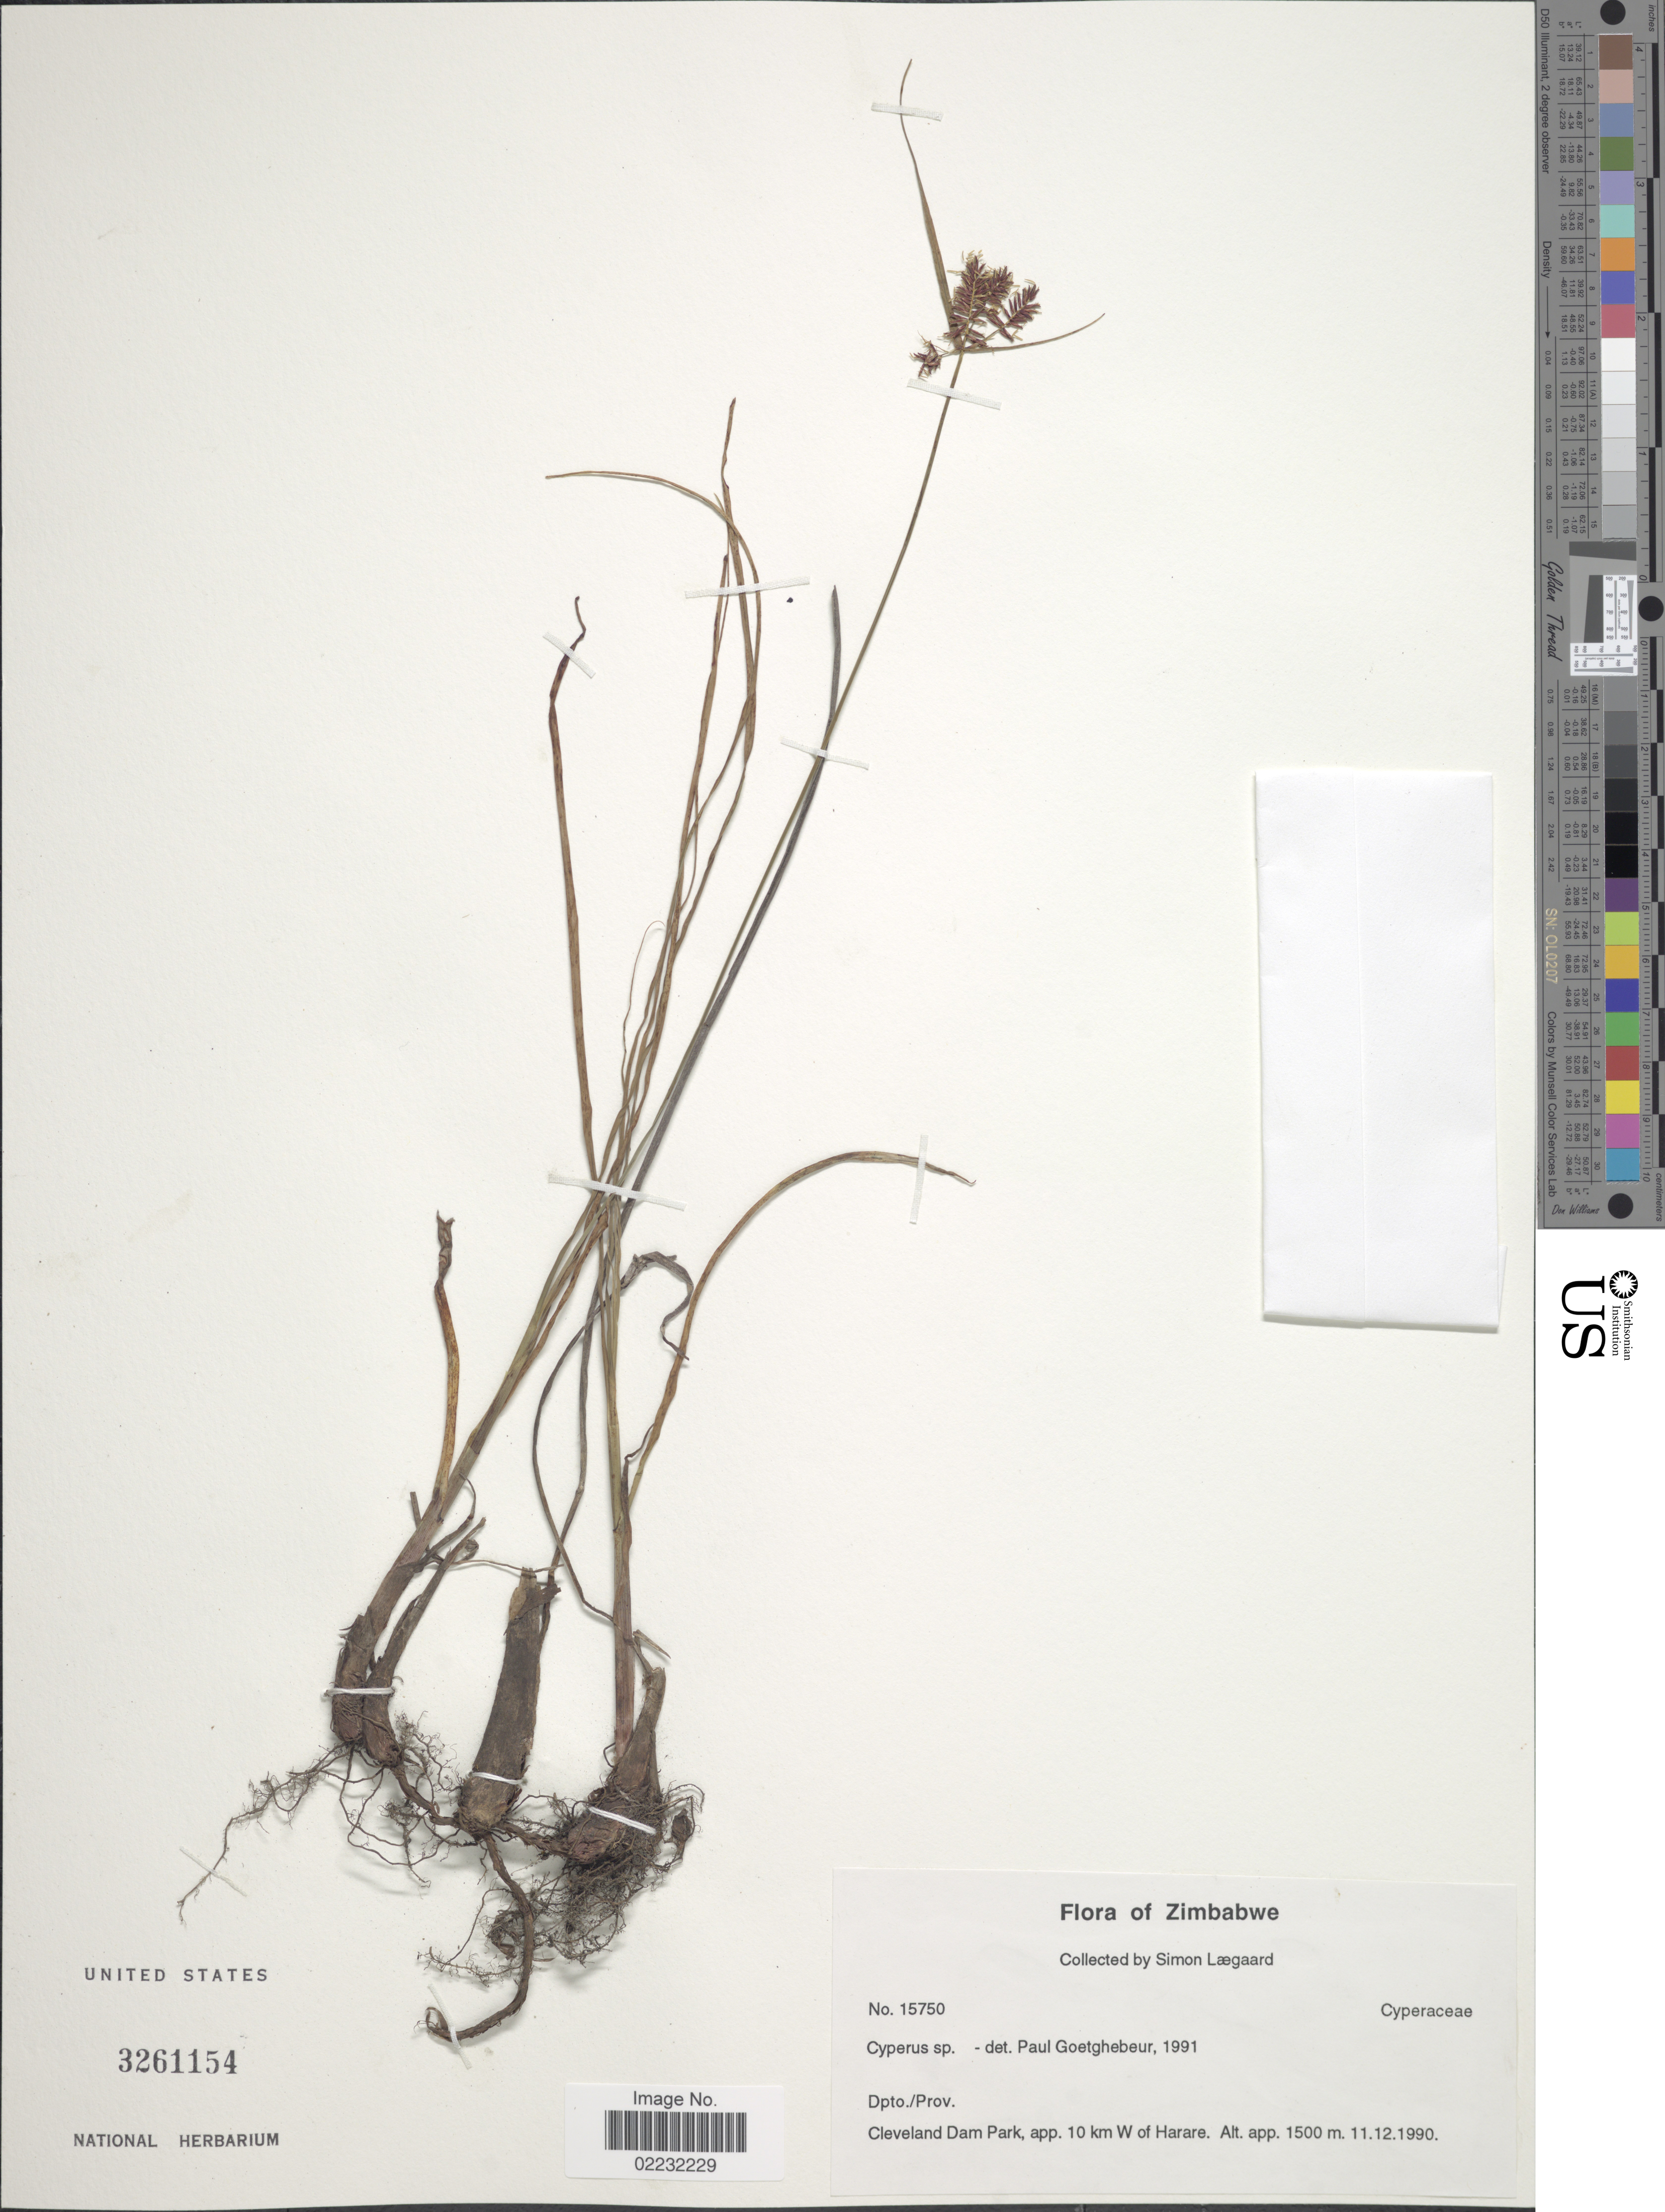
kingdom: Plantae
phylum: Tracheophyta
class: Liliopsida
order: Poales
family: Cyperaceae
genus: Cyperus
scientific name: Cyperus trigonellus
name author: Suess.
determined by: Strong, Mark T., (BOT), Smithsonian Institution - National Museum of Natural History (UNITED STATES)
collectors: S. Lægaard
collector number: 15750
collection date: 1990-11-11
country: Zimbabwe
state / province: Harare (city)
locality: Dpto./Prov. Cleveland Dam Park, app. 10 km W of Harare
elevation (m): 1500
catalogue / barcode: US 3261154